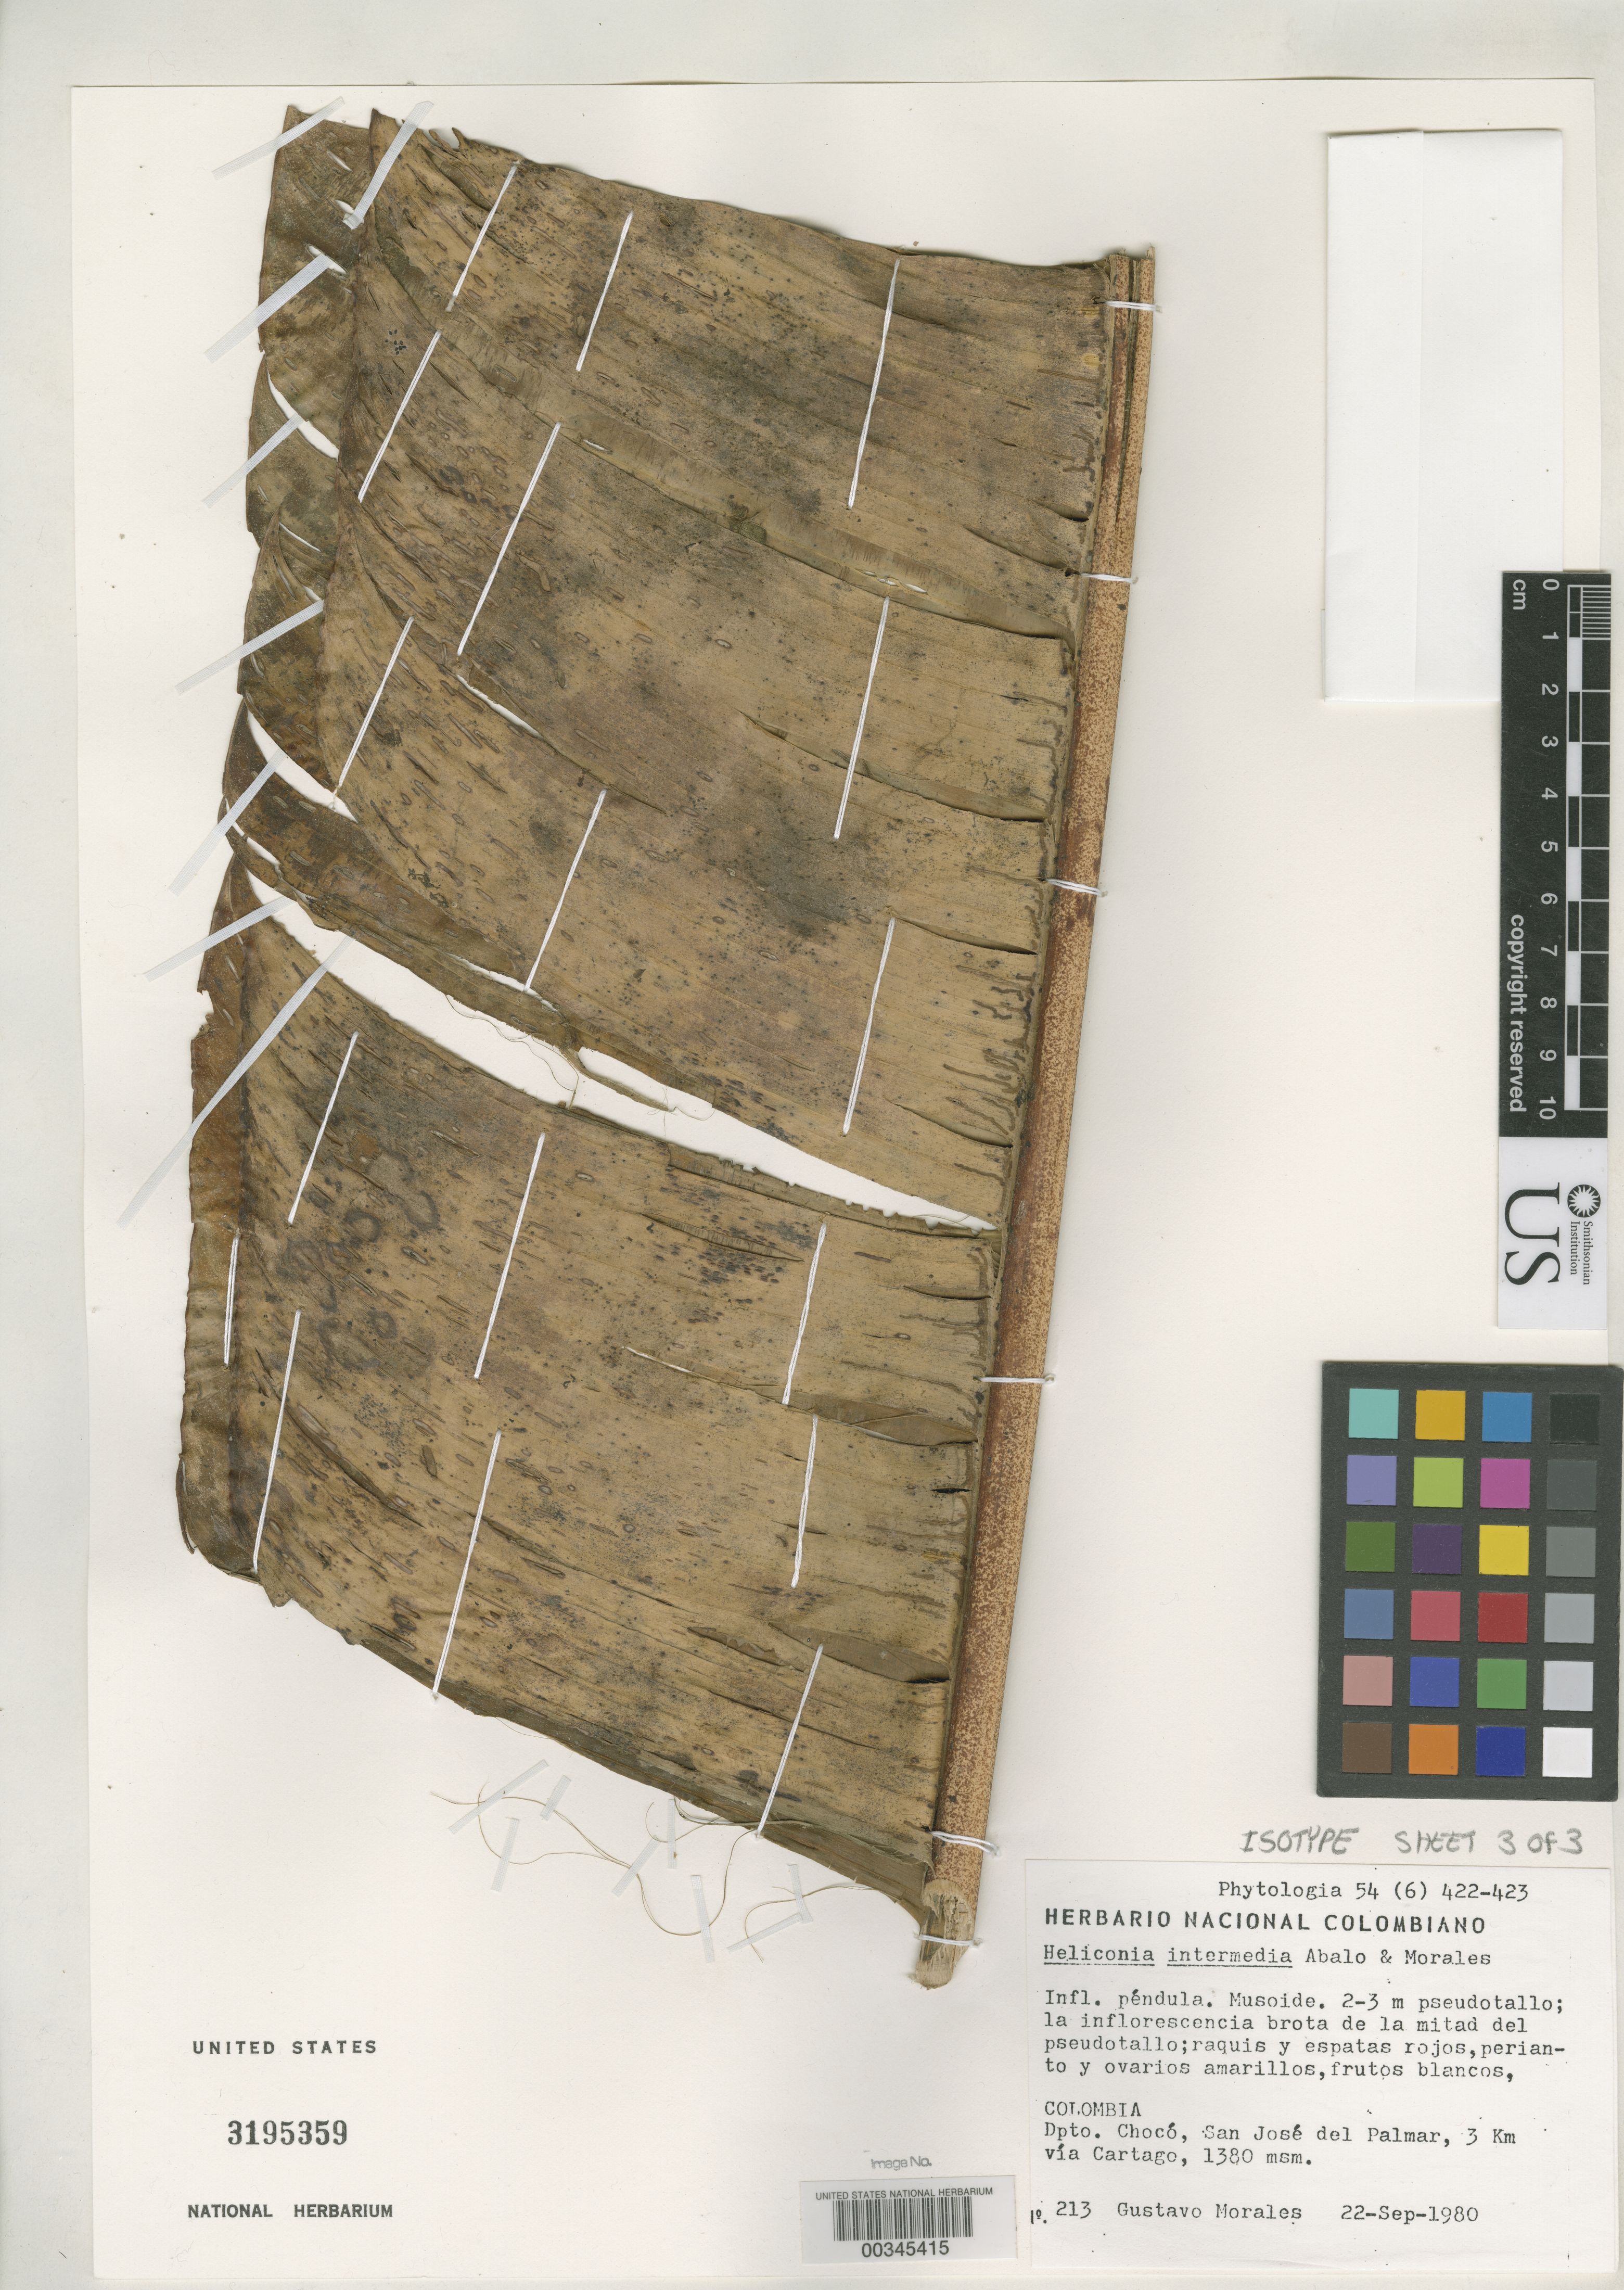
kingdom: Plantae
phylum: Tracheophyta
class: Liliopsida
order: Zingiberales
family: Heliconiaceae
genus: Heliconia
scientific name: Heliconia intermedia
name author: Abalo & G. Morales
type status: Isotype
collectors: G. Morales L.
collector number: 213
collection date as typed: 22 Sep 1980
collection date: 1980-09-22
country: Colombia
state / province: Chocó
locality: San Jose del Palmar, 3 km via Cartago.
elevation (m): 1380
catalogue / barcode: US 3195359